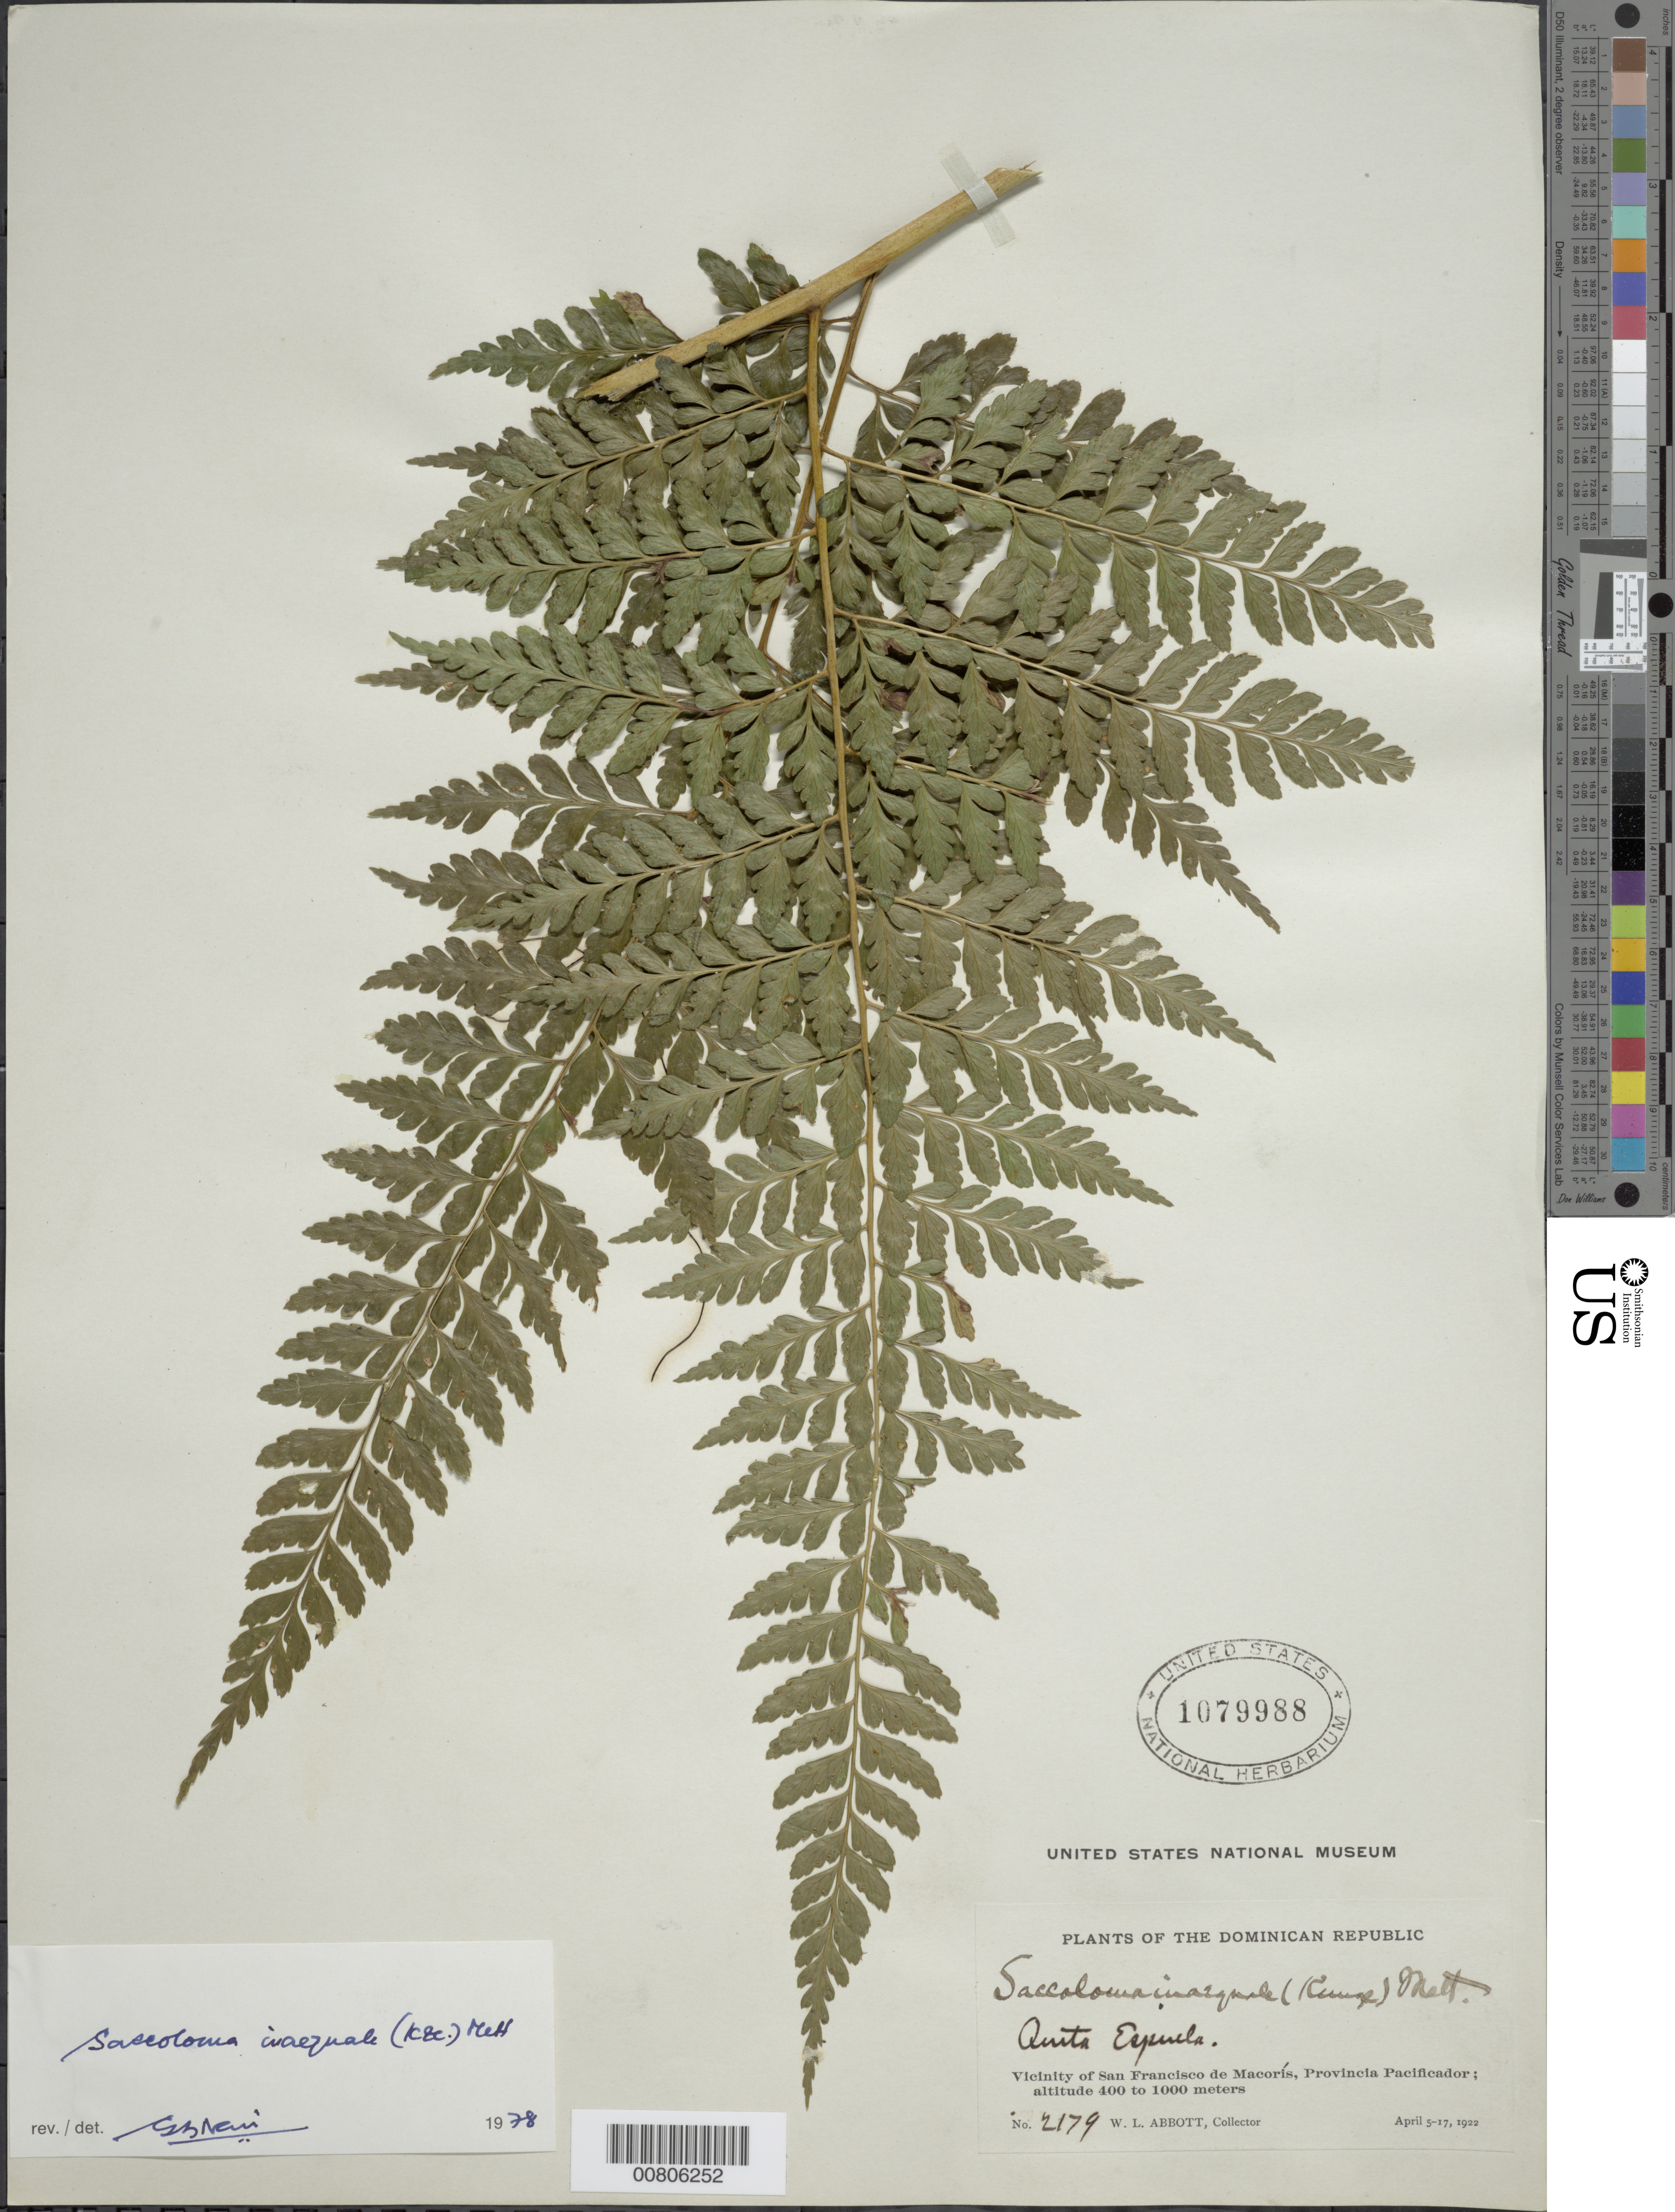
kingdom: Plantae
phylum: Tracheophyta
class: Polypodiopsida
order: Polypodiales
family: Saccolomataceae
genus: Saccoloma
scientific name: Saccoloma inaequale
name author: (Kunze) Mett.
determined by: Nair, G. B.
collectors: W. L. Abbott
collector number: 2179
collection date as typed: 05 Apr 1922 to 17 Apr 1922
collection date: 1922-04-05/1922-04-17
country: Dominican Republic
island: Hispaniola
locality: Prov. Pacificador, vicinity San Francisco de Macorís, Quita Espuela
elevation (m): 400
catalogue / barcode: US 1079988